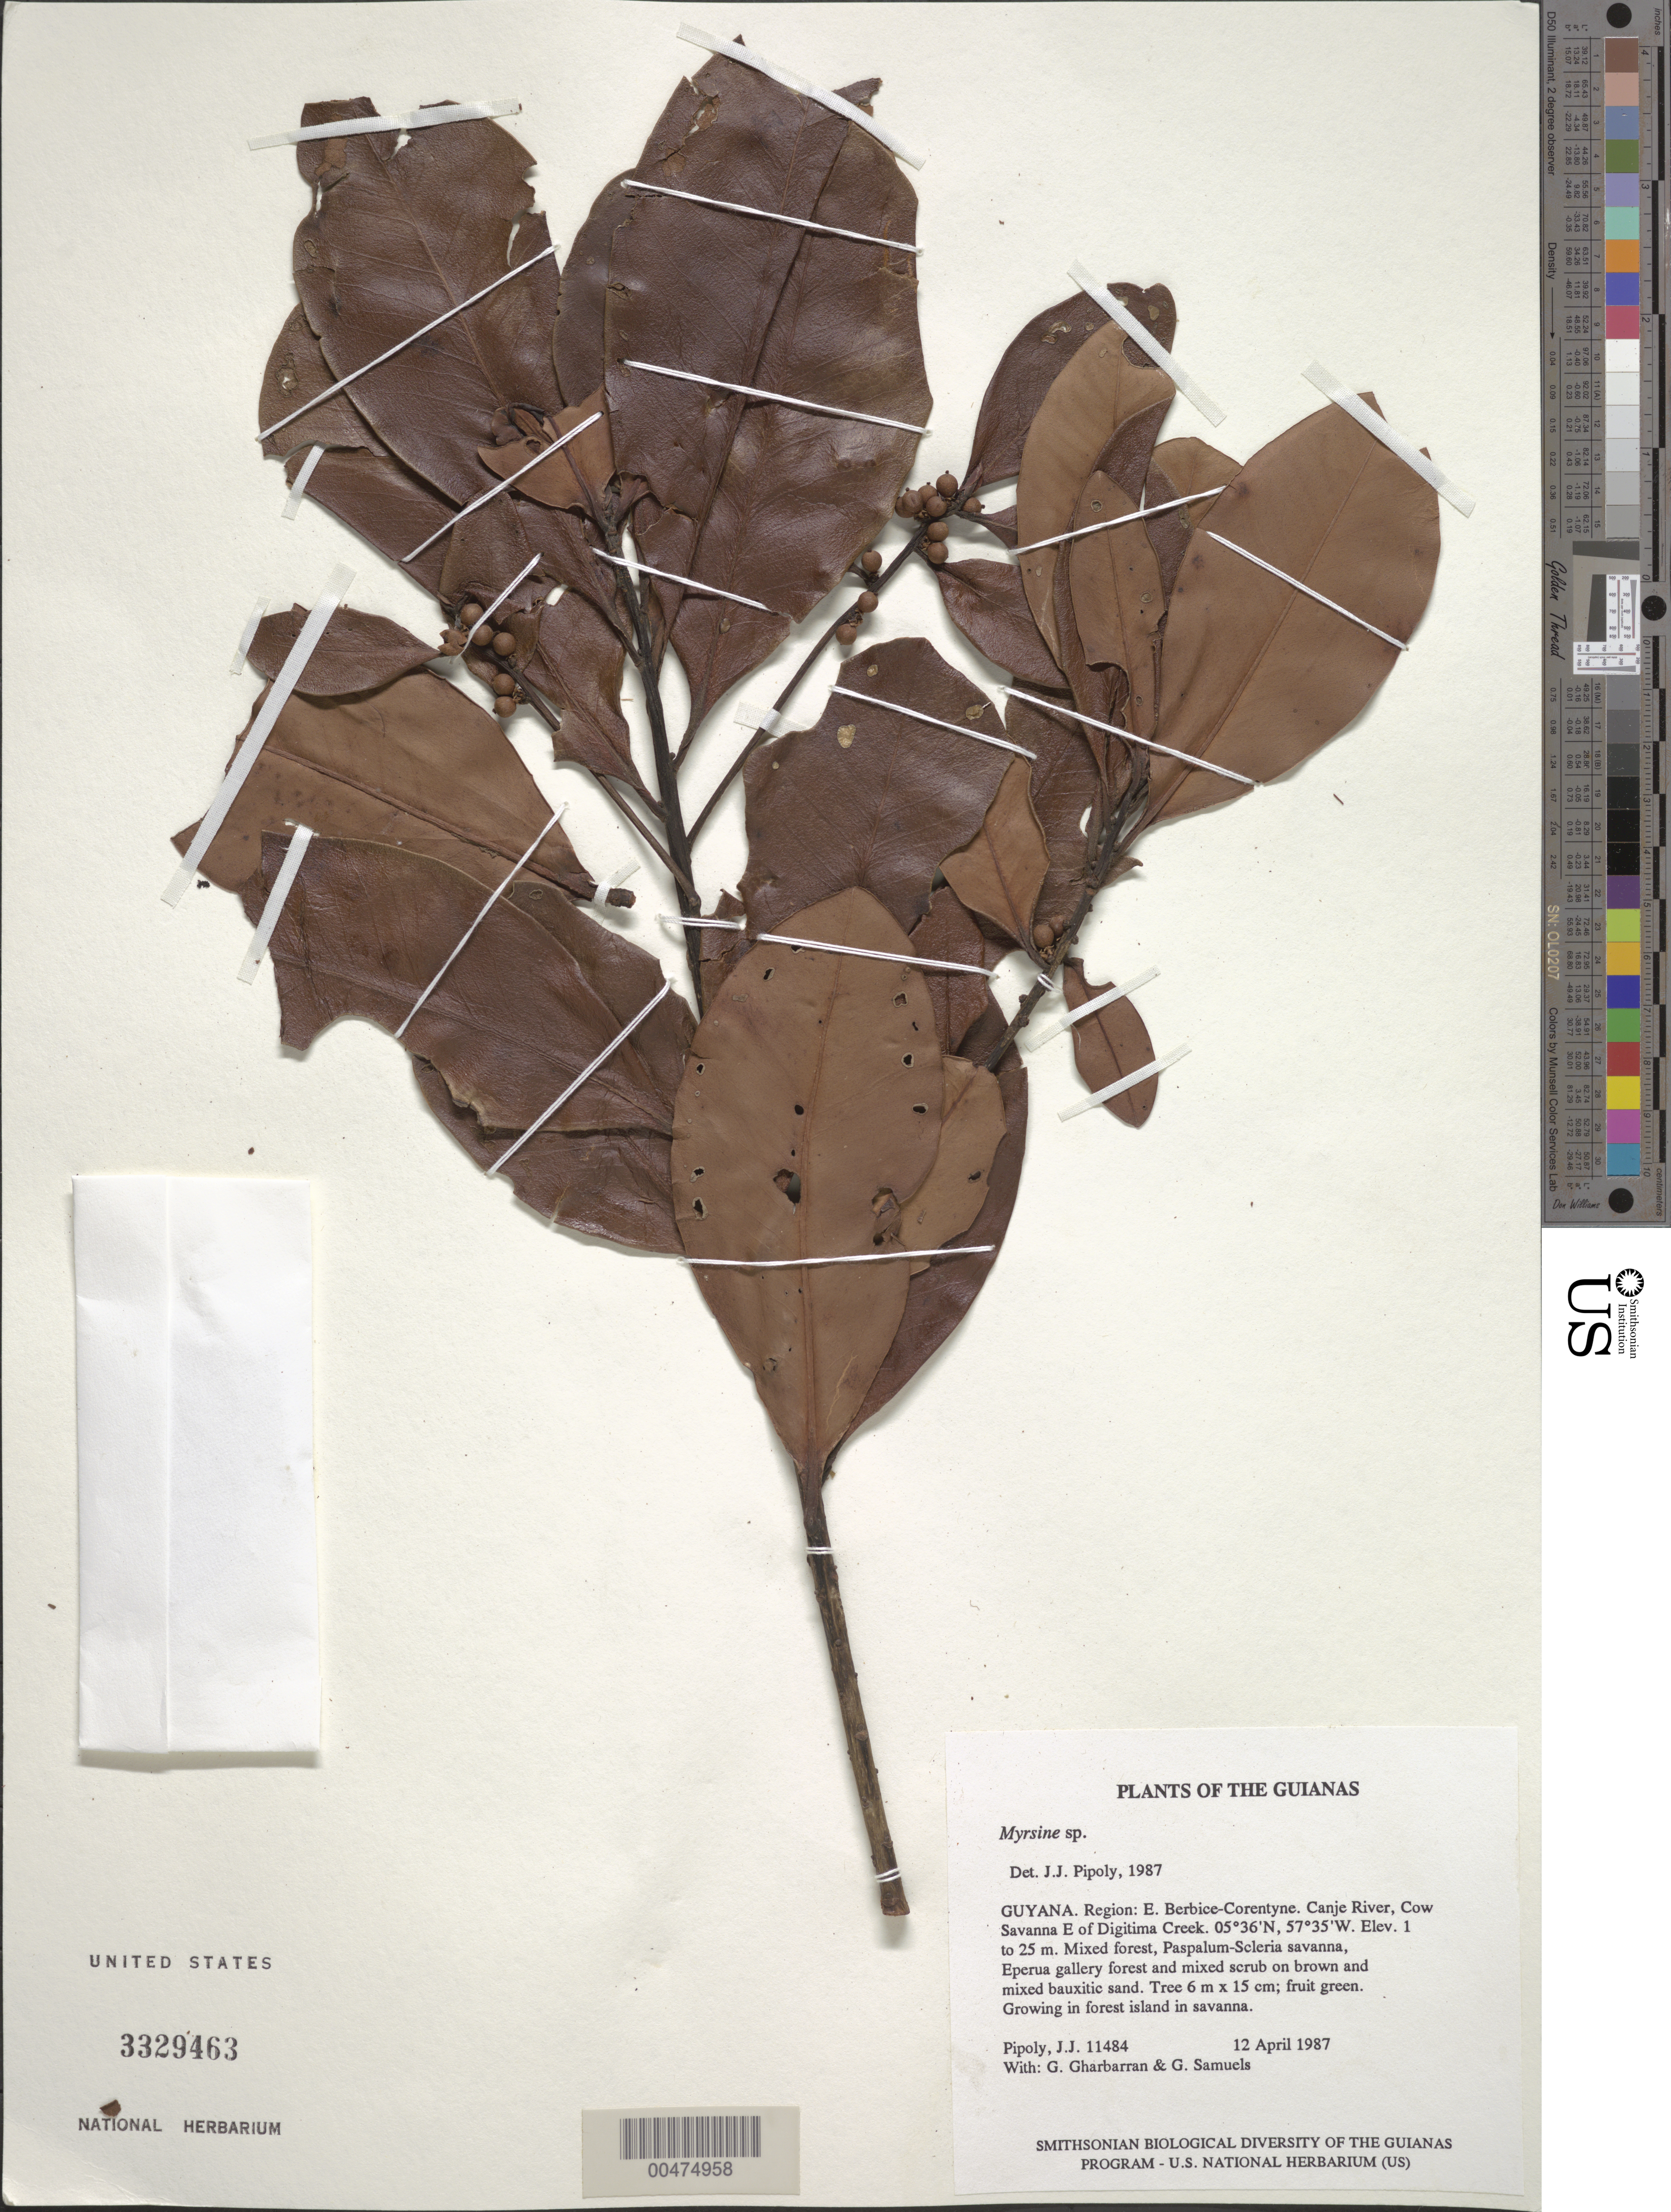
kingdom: Plantae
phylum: Tracheophyta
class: Magnoliopsida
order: Dilleniales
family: Dilleniaceae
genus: Doliocarpus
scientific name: Doliocarpus spraguei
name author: Cheesman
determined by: Aymard C., G. A., (PORT), Univ. Nac. Exp. de los Llanos Ezequiel Zamora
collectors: J. J. Pipoly, G. Gharbarran & G. Samuels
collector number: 11484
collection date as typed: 12 April 1987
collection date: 1987-04-12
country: Guyana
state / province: E. Berbice-Corentyne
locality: Canje River, Cow Savanna E of Digitima Creek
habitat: Mixed forest, Paspalum-Scleria savanna, Eperua gallery forest and mixed scrub on brown and mixed bauxitic sand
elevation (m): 1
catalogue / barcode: US 3329463